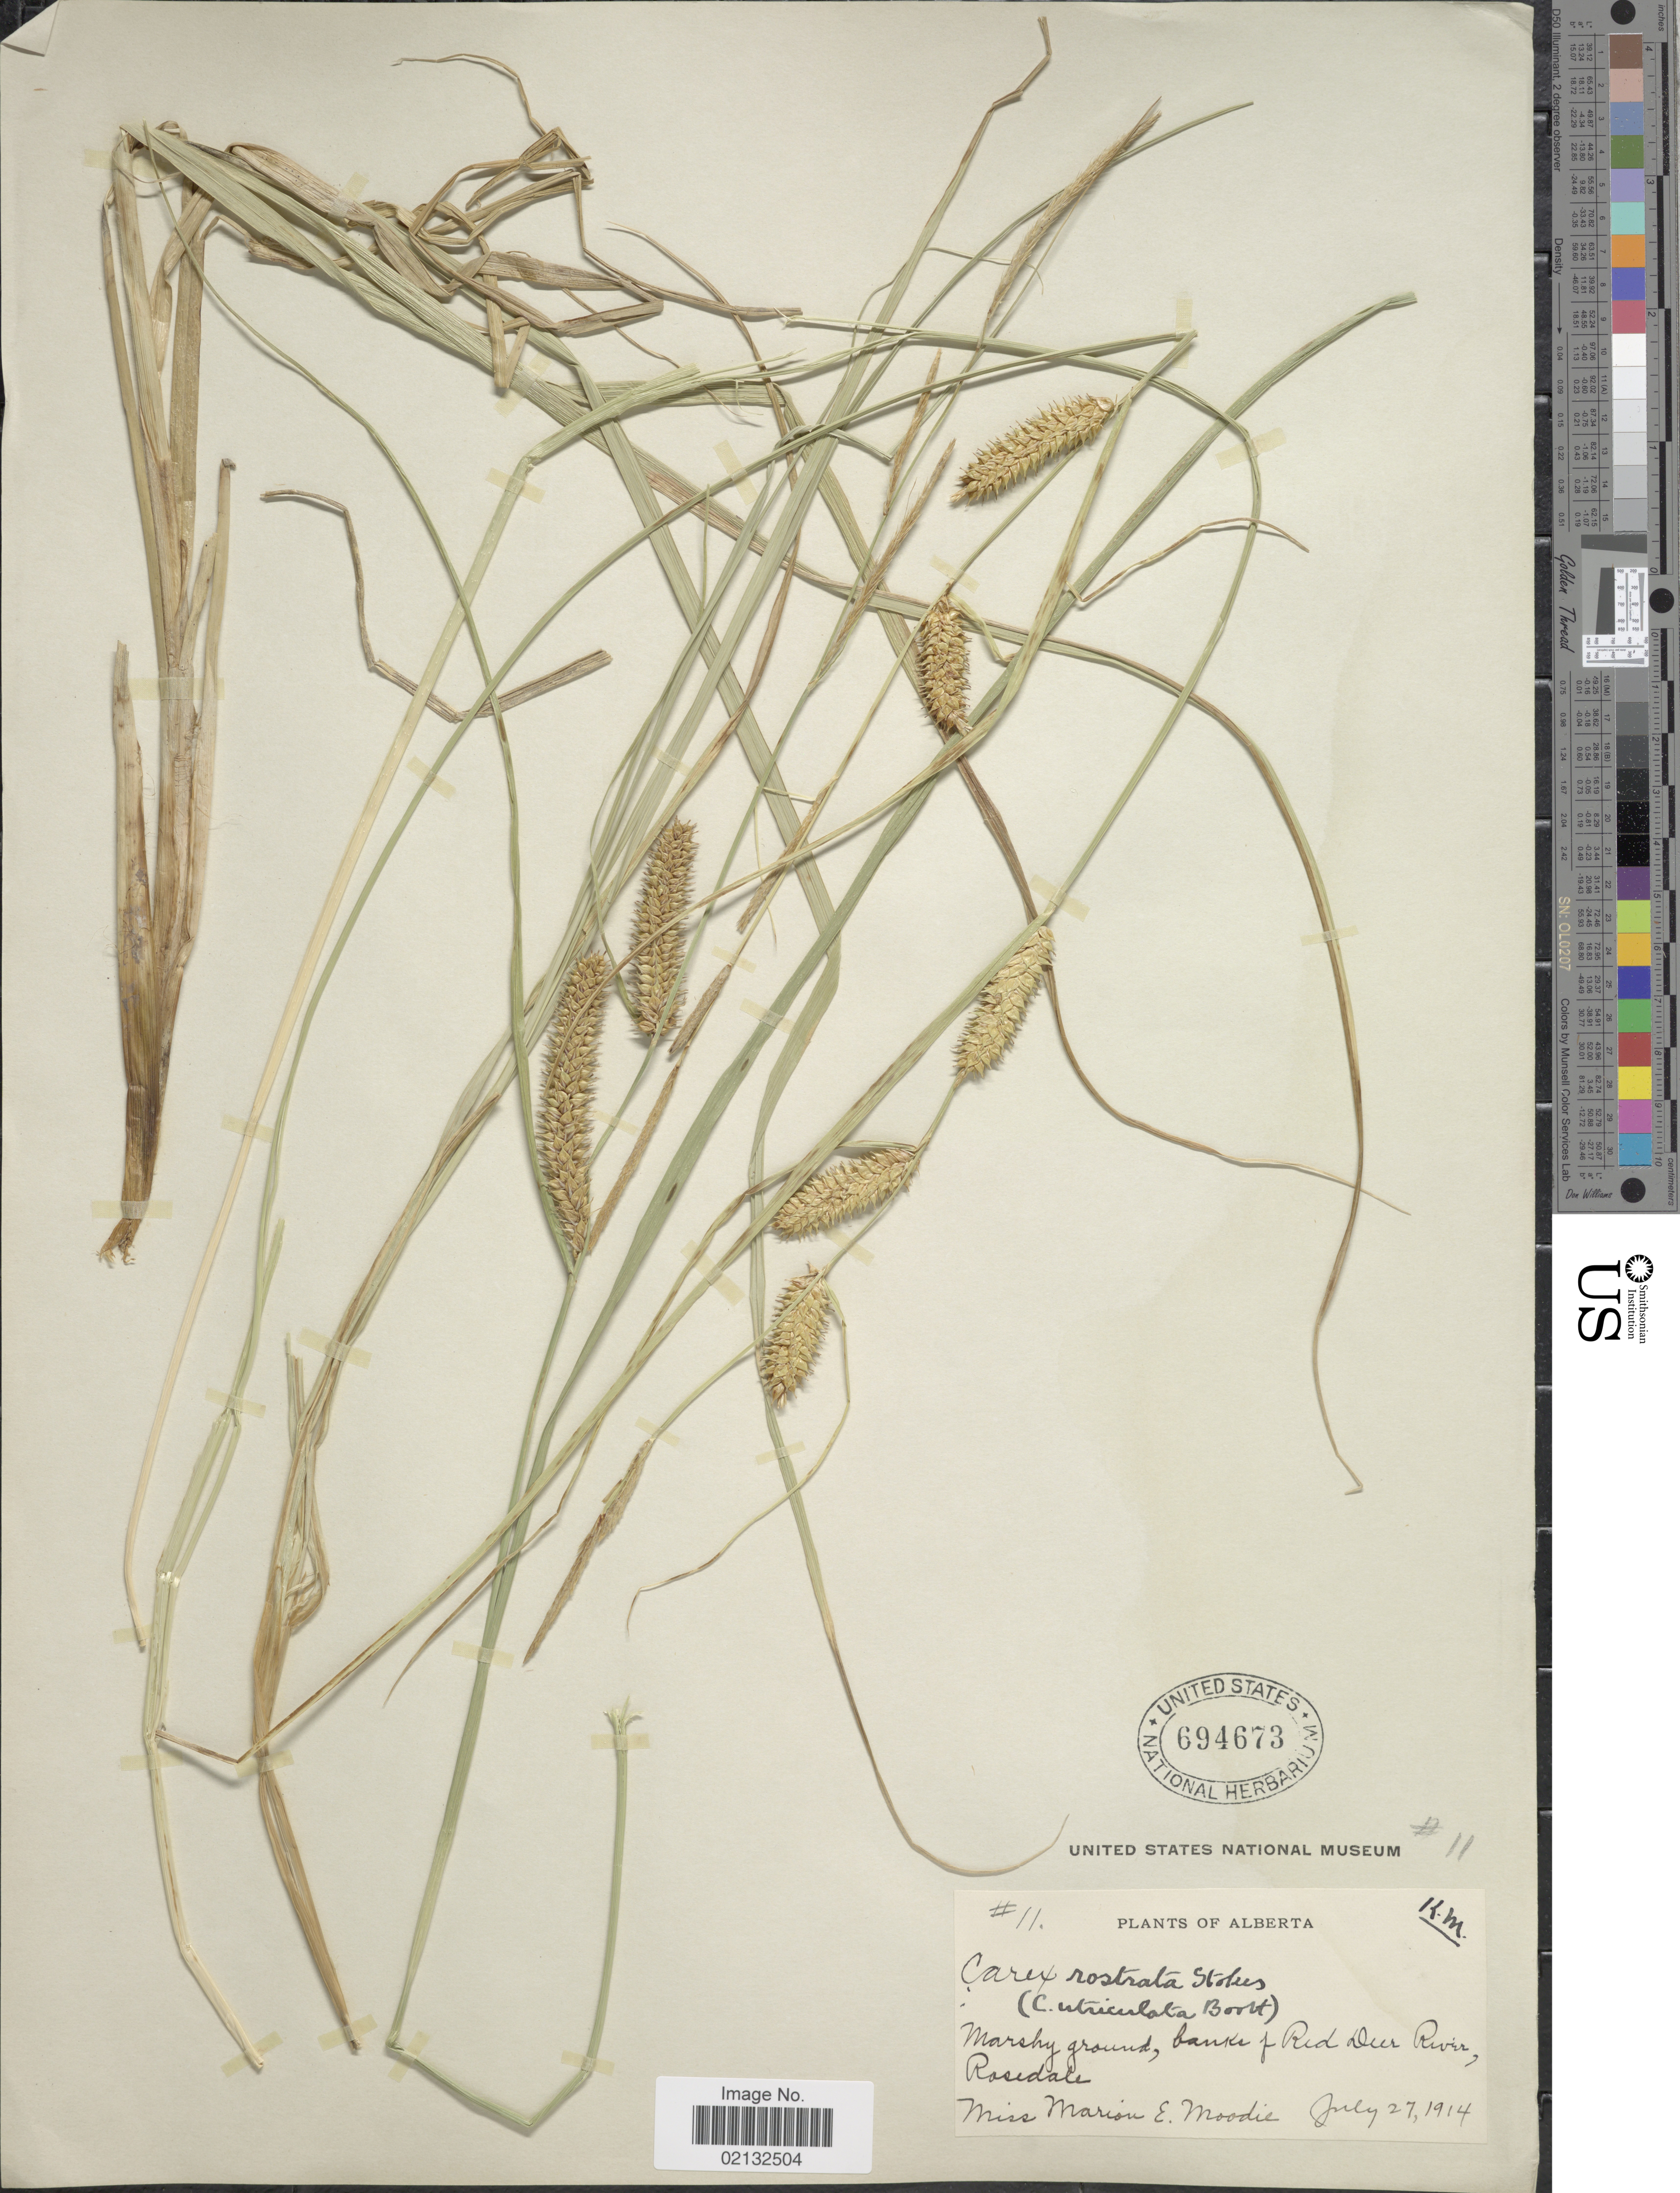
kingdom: Plantae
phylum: Tracheophyta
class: Liliopsida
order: Poales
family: Cyperaceae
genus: Carex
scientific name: Carex rostrata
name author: Stokes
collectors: M. E. Moodie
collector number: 11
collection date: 1914-07-27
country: Canada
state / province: Alberta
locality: Banks of Red Deer River, Rosedale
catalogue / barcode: US 694673